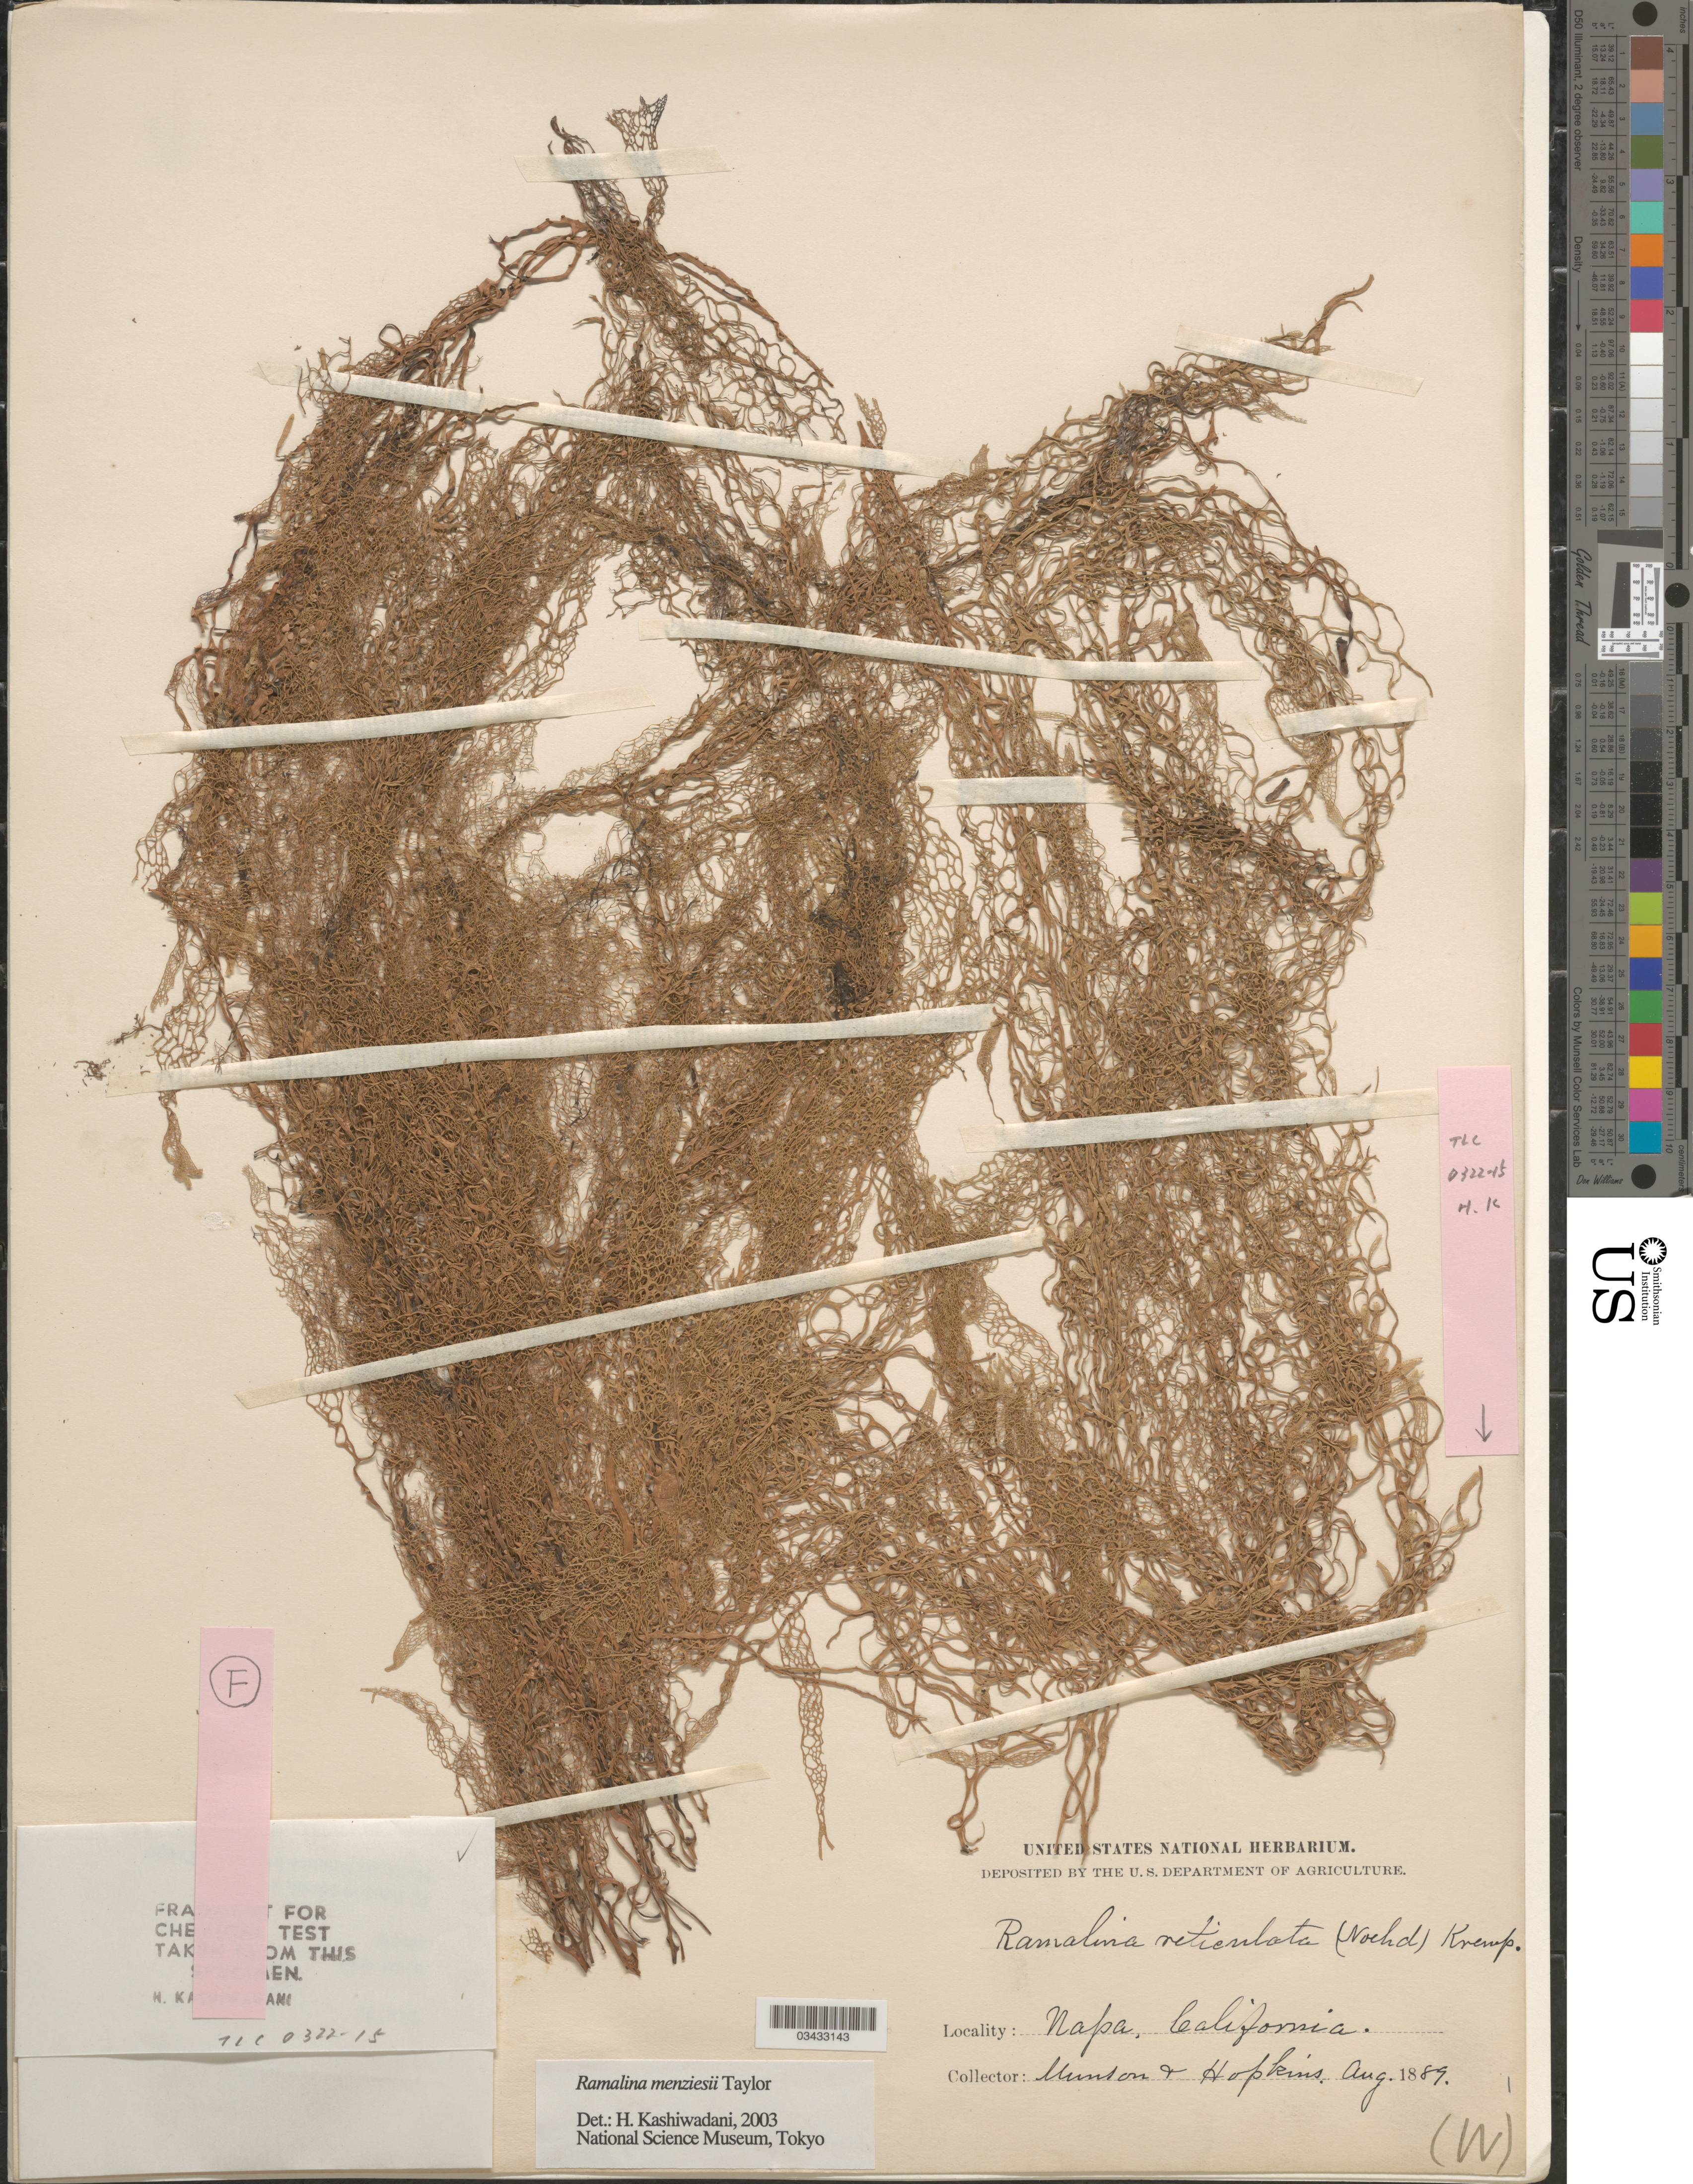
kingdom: Fungi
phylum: Ascomycota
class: Lecanoromycetes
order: Lecanorales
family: Ramalinaceae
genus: Ramalina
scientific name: Ramalina menziesii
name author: T. Taylor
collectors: -. Munson & -- Hopkins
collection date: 1889-08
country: United States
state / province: California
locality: Napa.